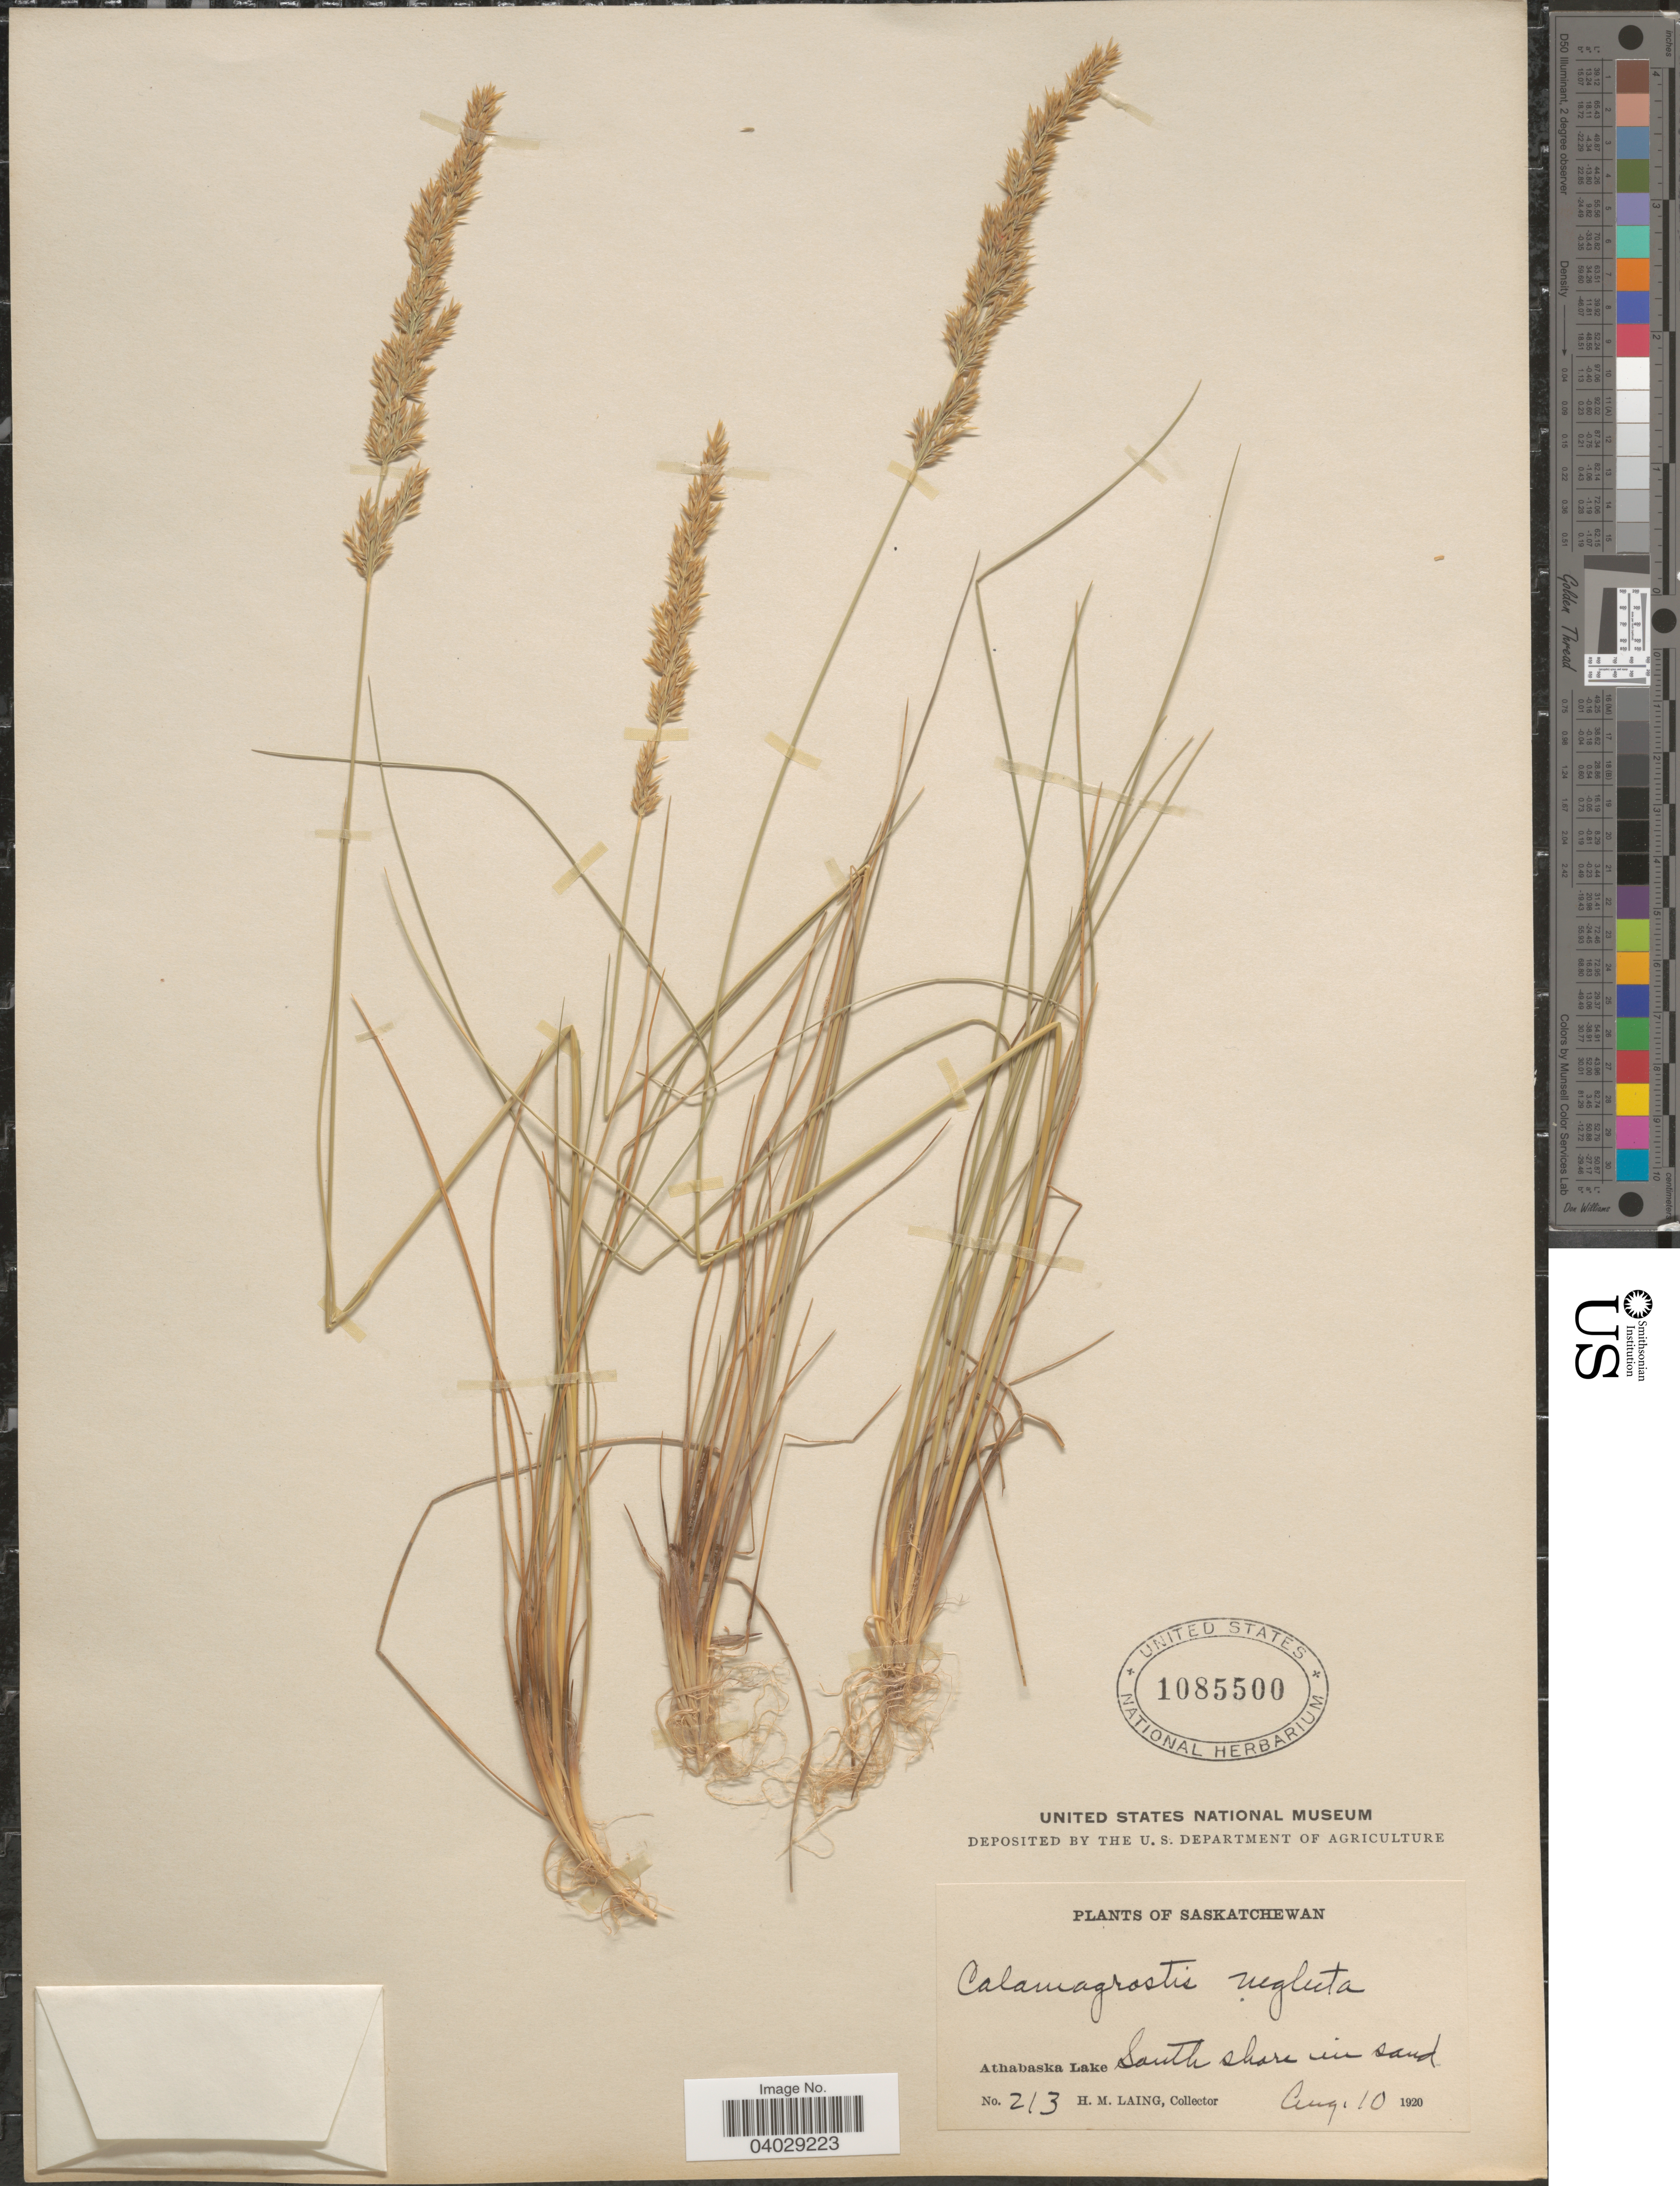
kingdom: Plantae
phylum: Tracheophyta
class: Liliopsida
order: Poales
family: Poaceae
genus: Calamagrostis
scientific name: Calamagrostis neglecta (Ehrh.) Gaertner et al.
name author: (Ehrhart) G. Gaertn. et al.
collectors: H. Laing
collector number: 213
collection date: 1920-08-10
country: Canada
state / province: Saskatchewan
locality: Athabaska Lake. South shore in sand.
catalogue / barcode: US 1085500